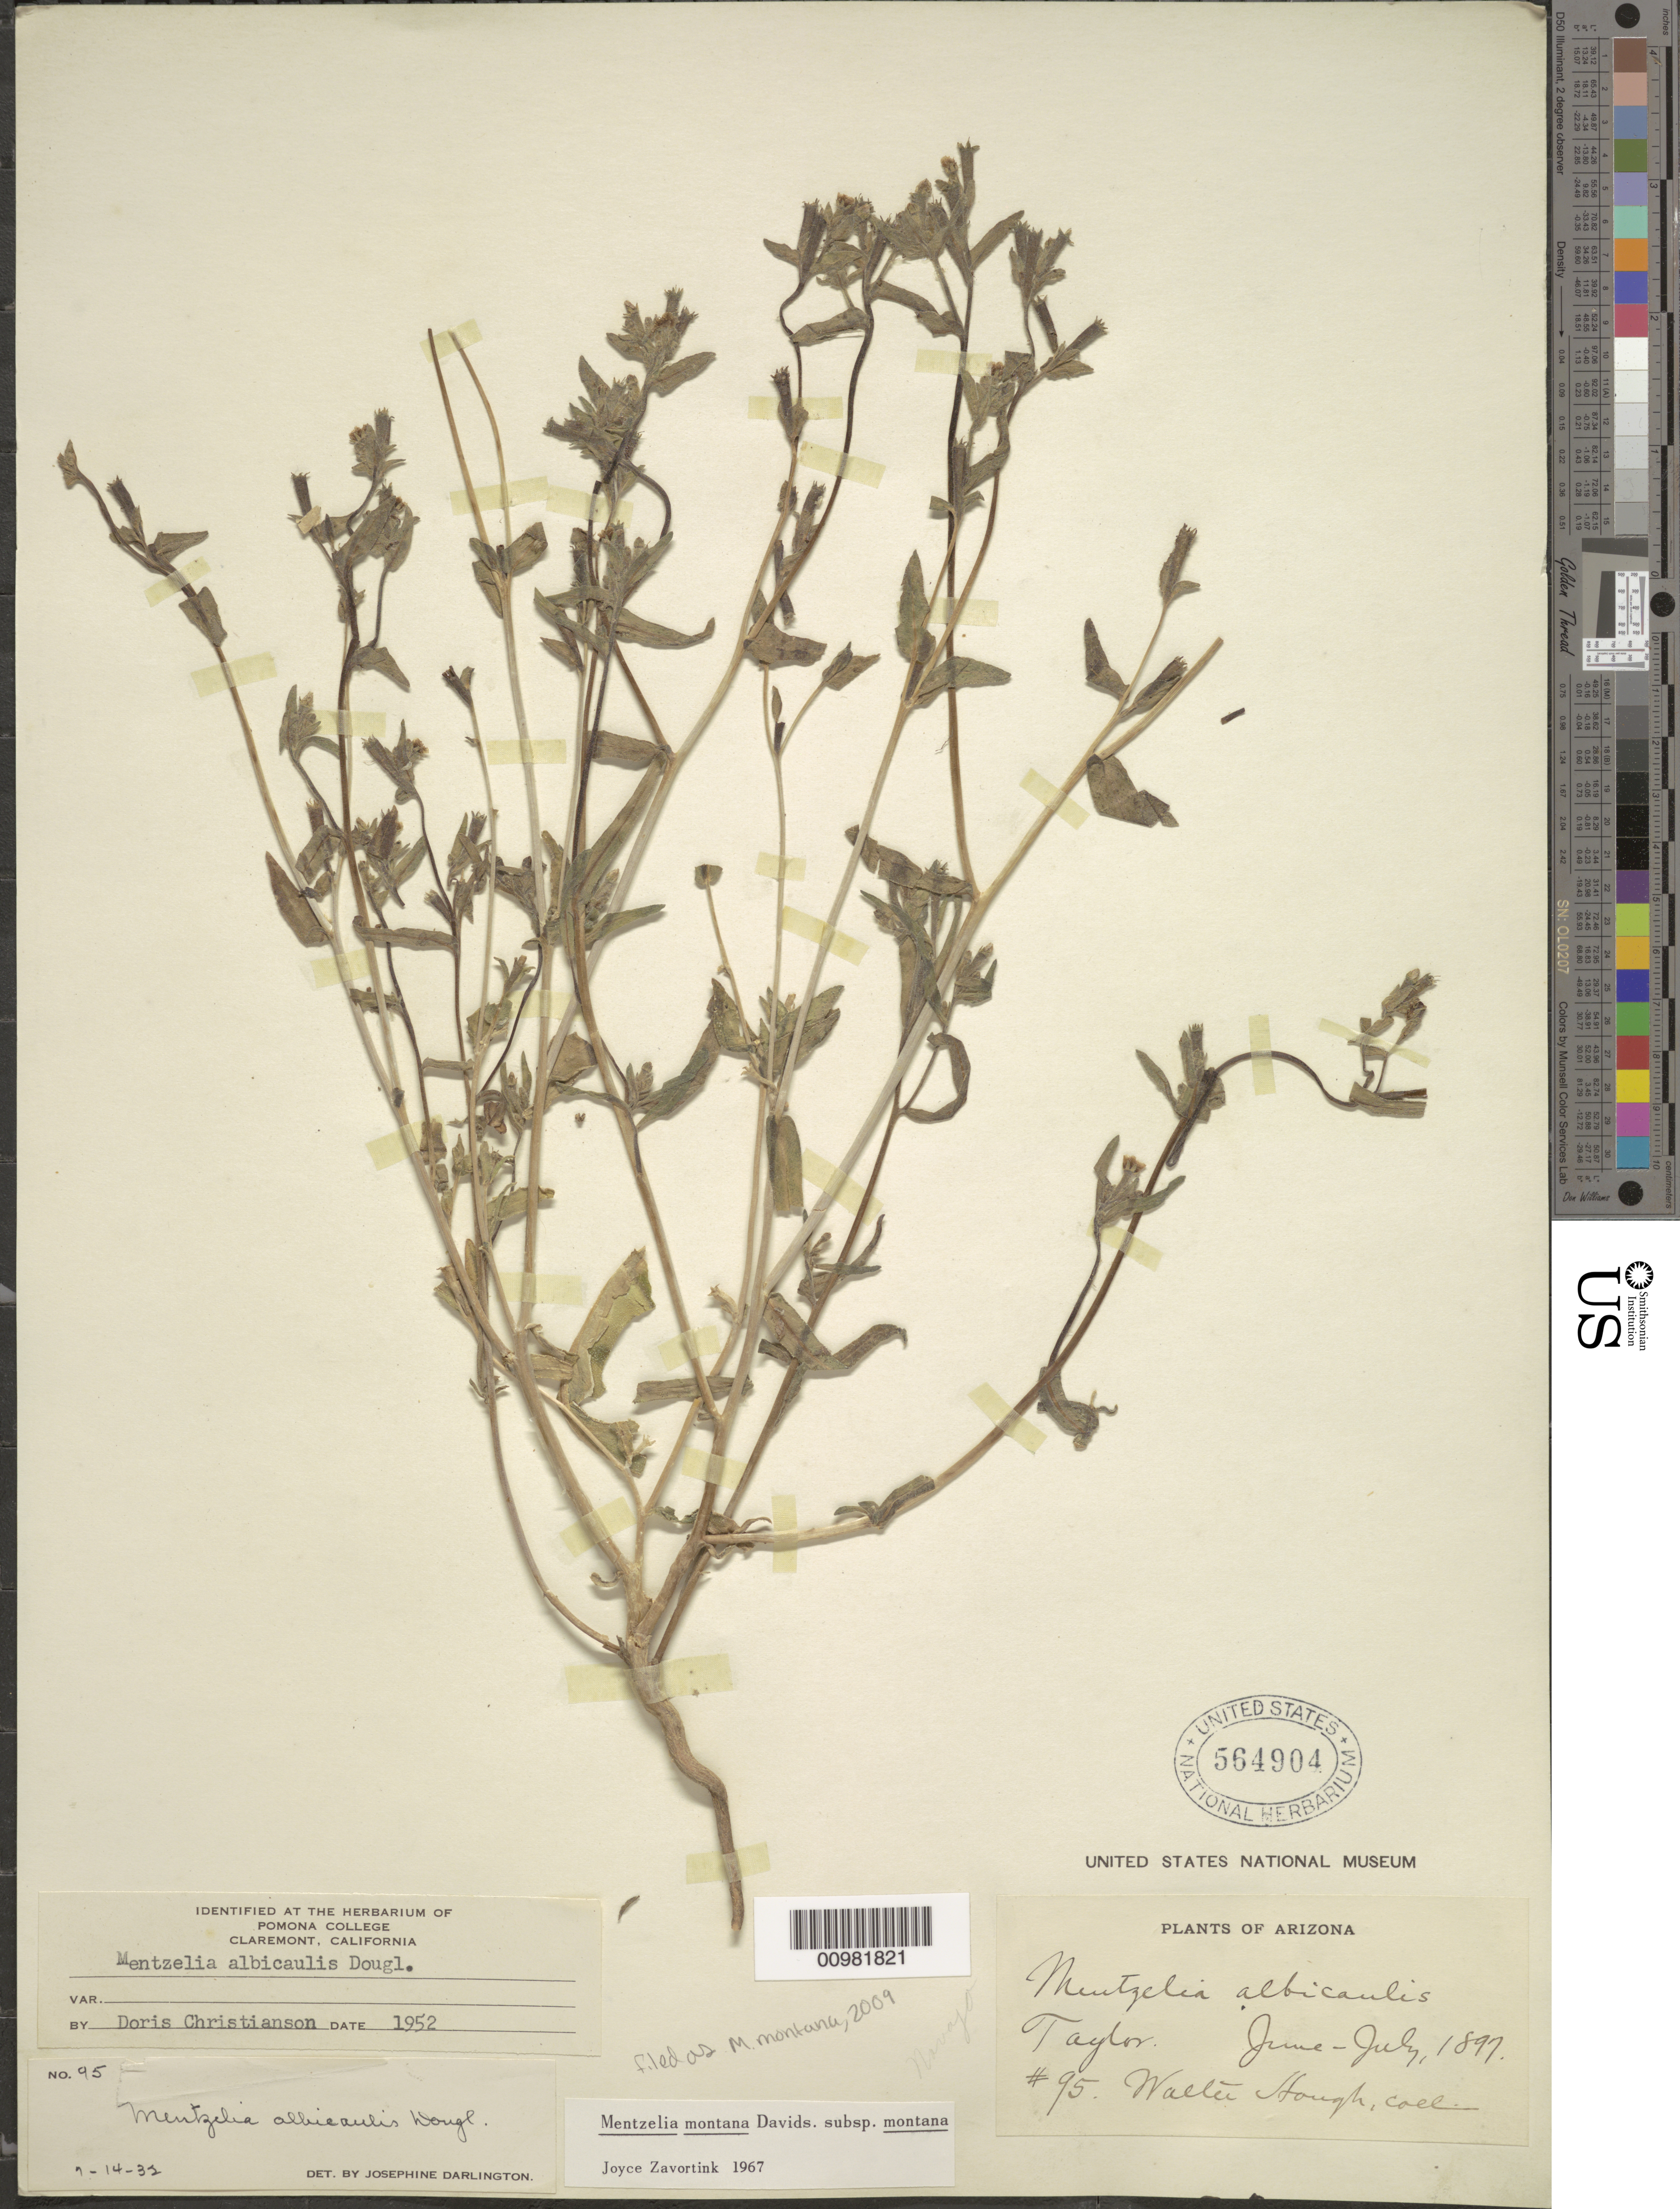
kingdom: Plantae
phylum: Tracheophyta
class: Magnoliopsida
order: Cornales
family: Loasaceae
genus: Mentzelia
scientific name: Mentzelia montana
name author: (Davidson) Davidson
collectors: W. Hough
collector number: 95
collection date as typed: Jun 1897 to -- Jul 1897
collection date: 1897-06/1897-07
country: United States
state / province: Arizona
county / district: Navajo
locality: Taylor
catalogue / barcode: US 564904